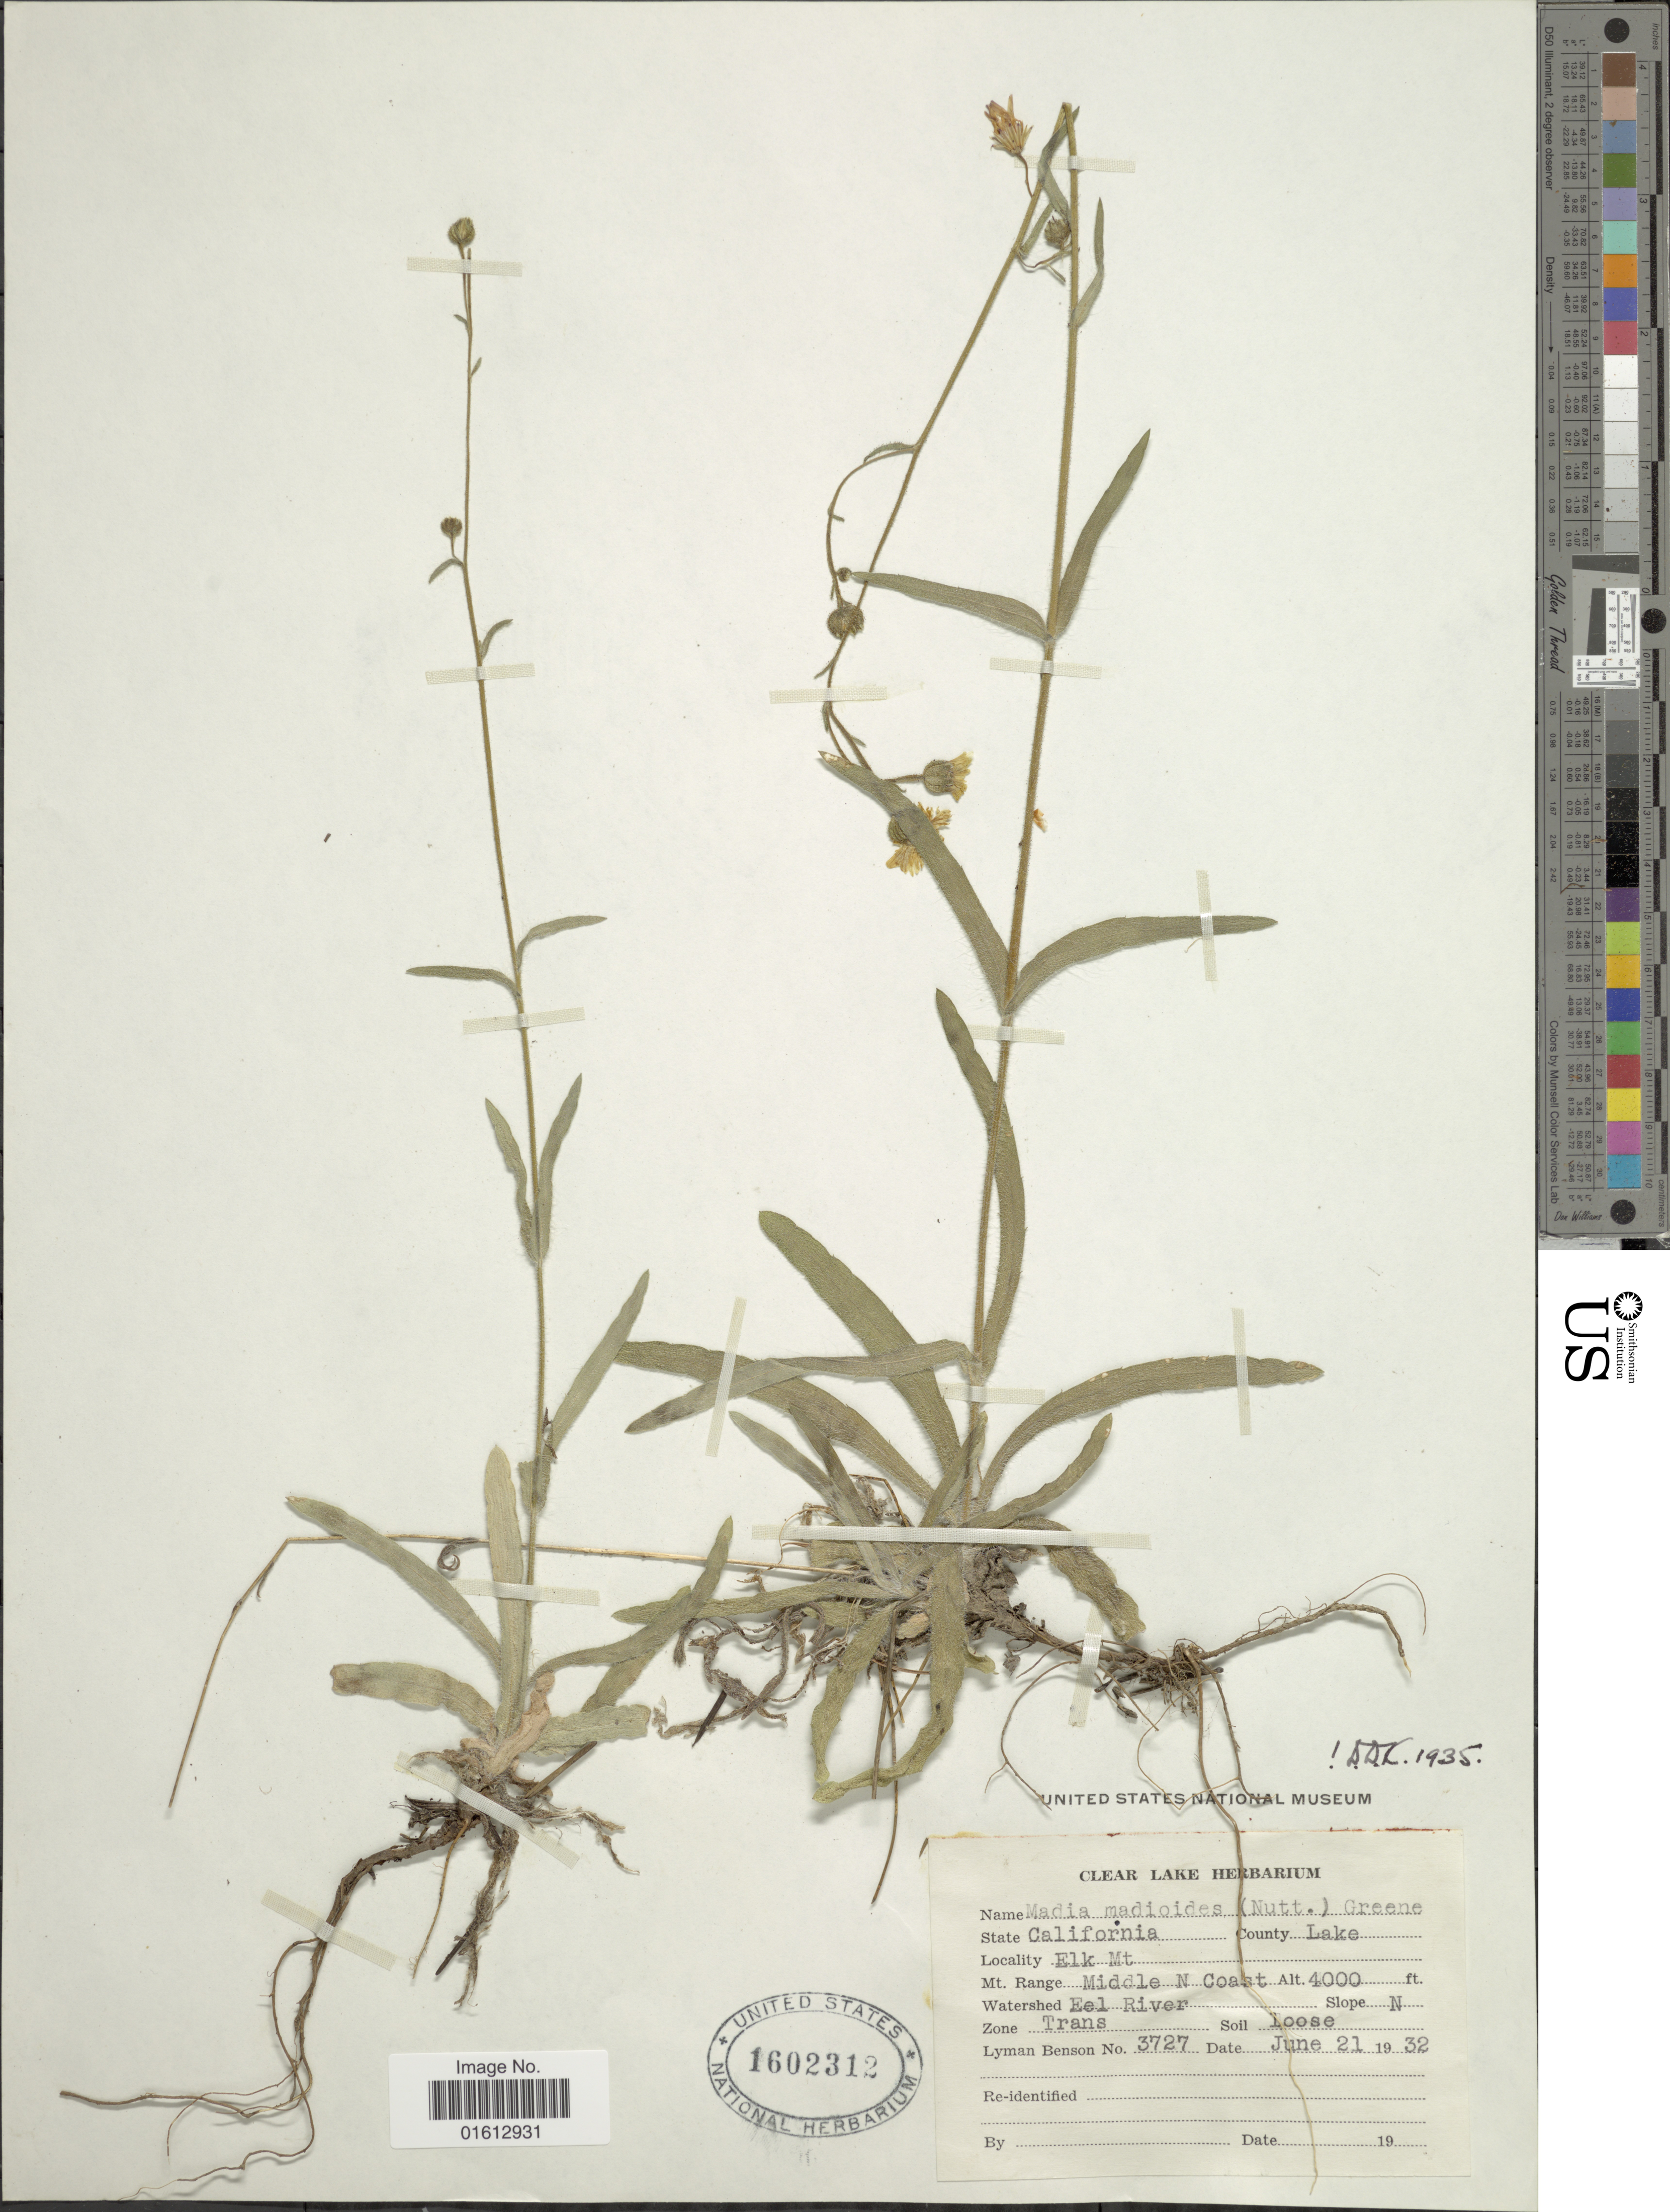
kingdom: Plantae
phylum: Tracheophyta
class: Magnoliopsida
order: Asterales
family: Asteraceae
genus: Madia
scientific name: Madia madioides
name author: (Nutt.) Greene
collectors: L. D. Benson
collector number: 3727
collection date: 1932-06-21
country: United States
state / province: California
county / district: Lake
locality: California, County Lake, Elk Mt. Mt. Range: Mididle N Coast, Watershed Eel River.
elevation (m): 1219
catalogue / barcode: US 1602312